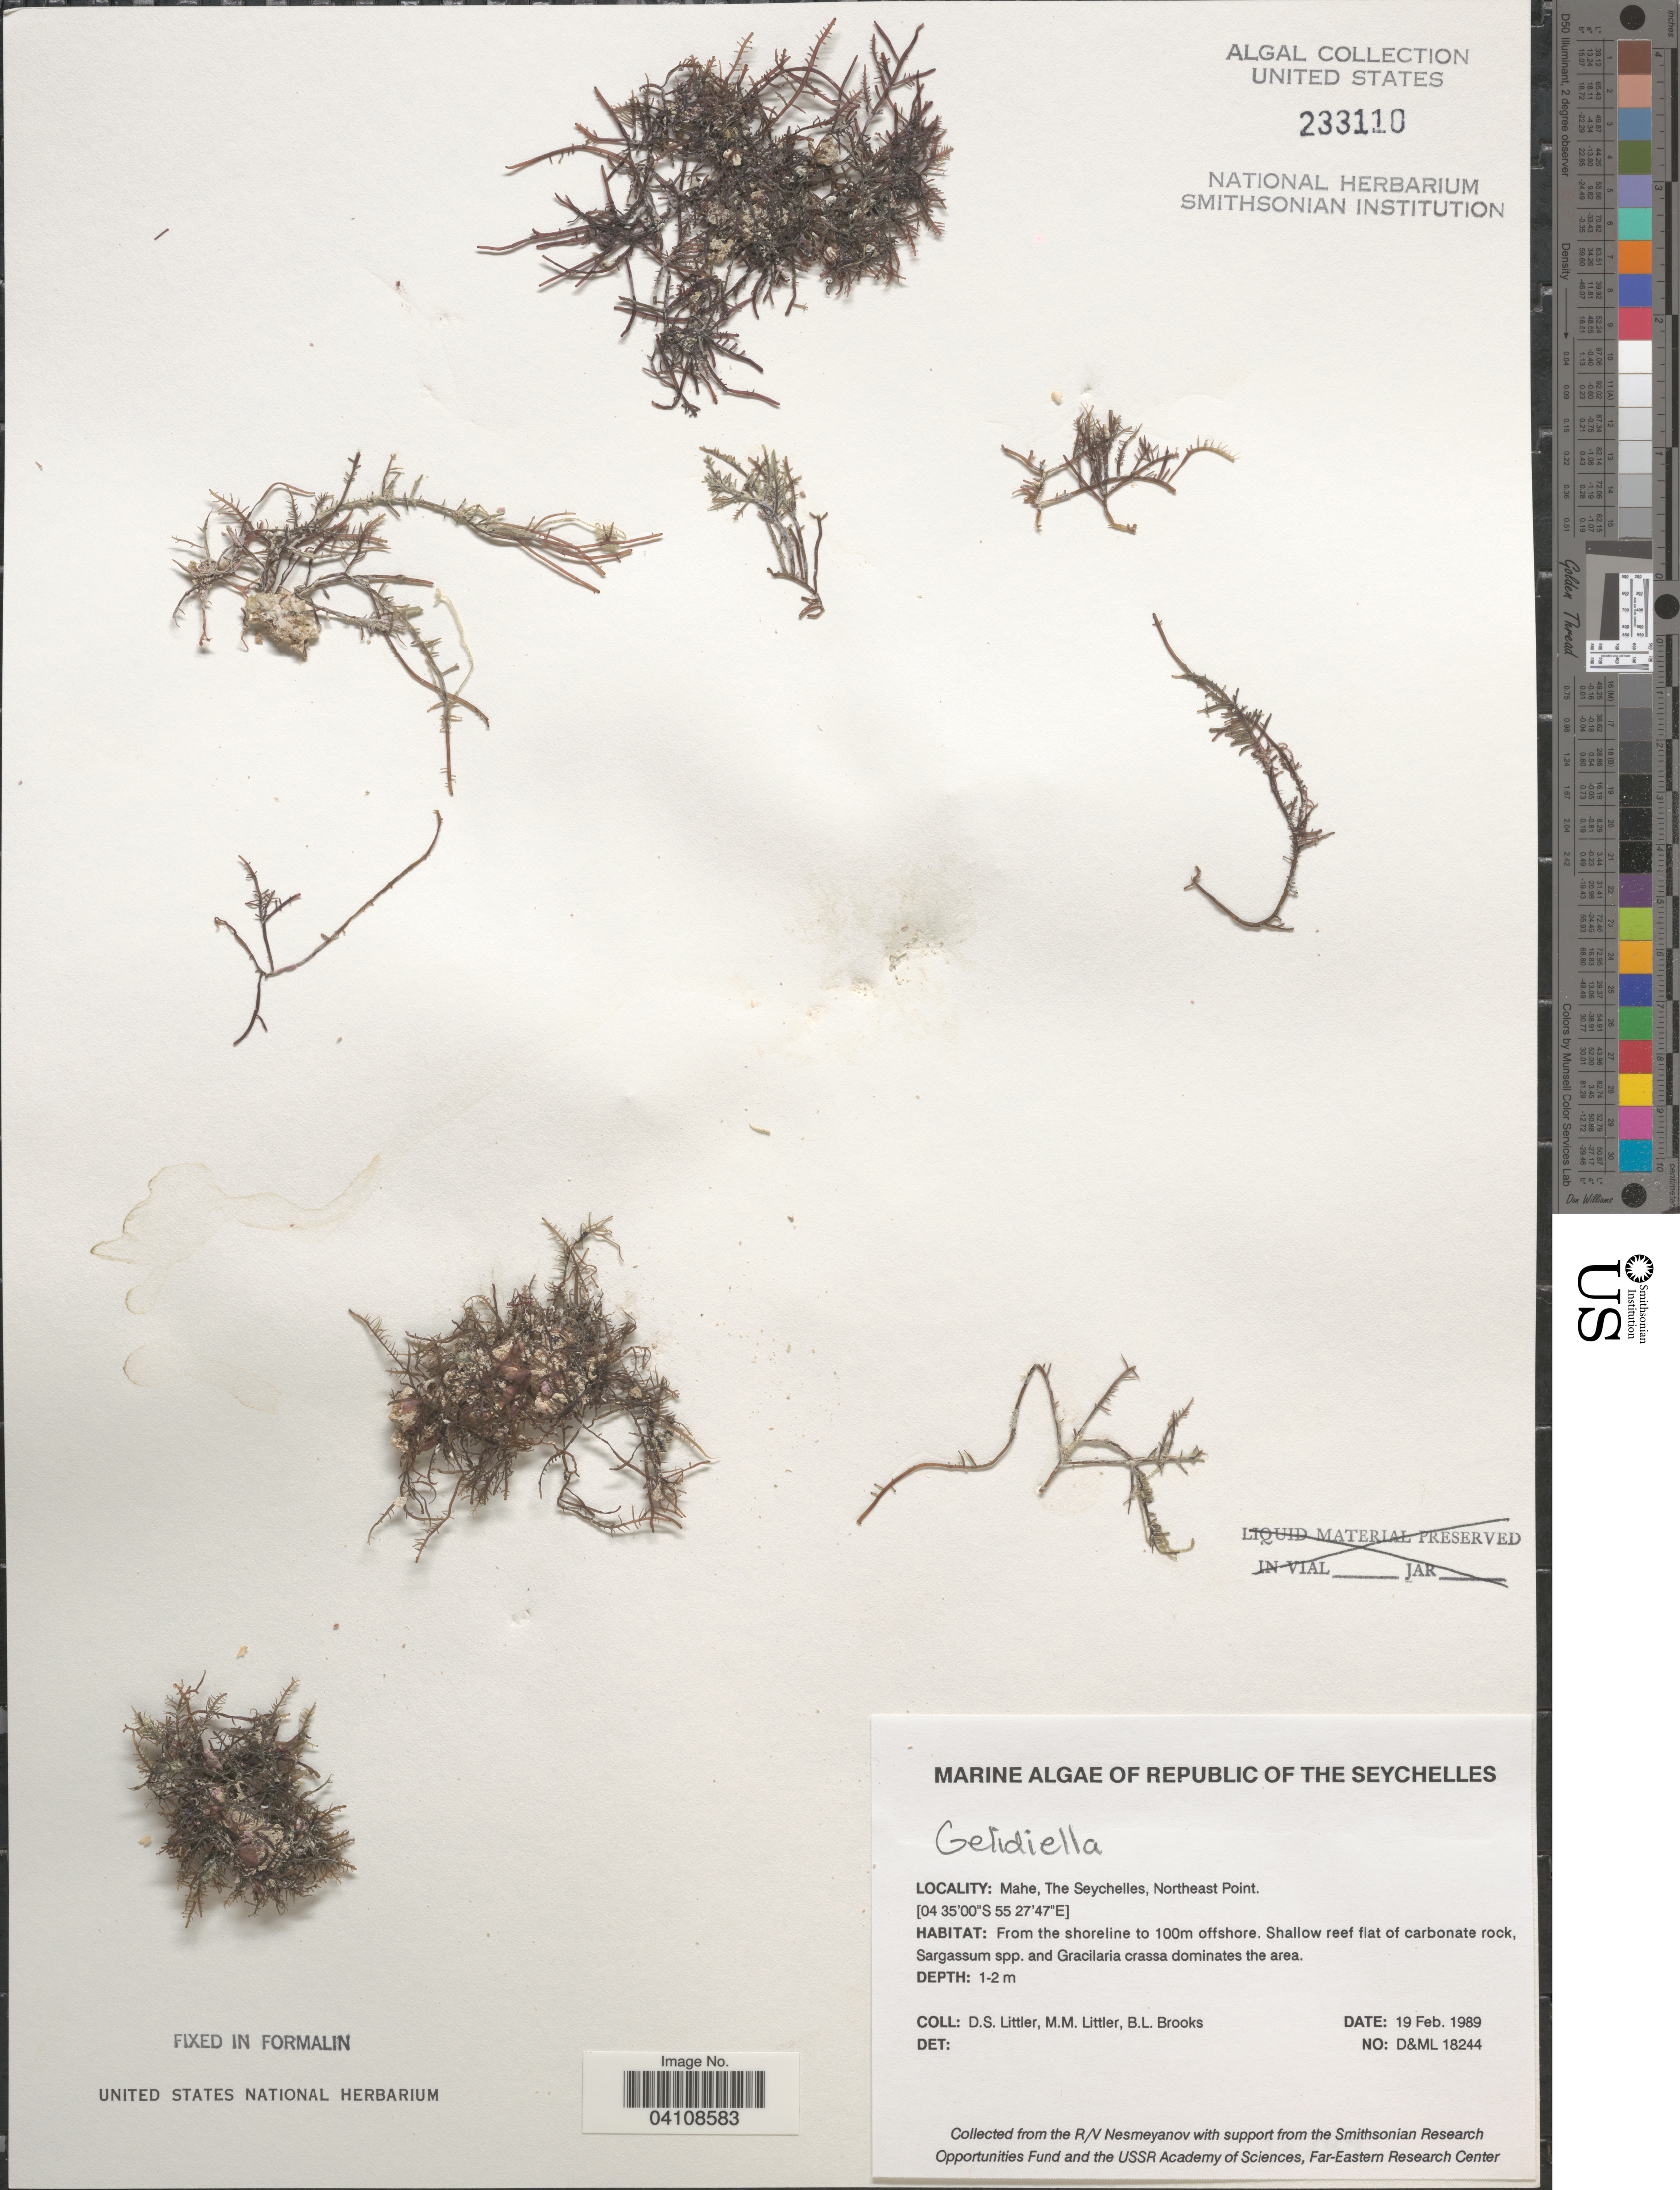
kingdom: Plantae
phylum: Rhodophyta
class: Florideophyceae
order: Gelidiales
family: Gelidiellaceae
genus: Gelidiella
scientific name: Gelidiella sp.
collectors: D. S. Littler & B. Brooks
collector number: D&ML18244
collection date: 1989-02-19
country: Seychelles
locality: Republic of The Seychelles. Mahe. Northeast Point. From the shoreline to 100m offshore.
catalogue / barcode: US 233110